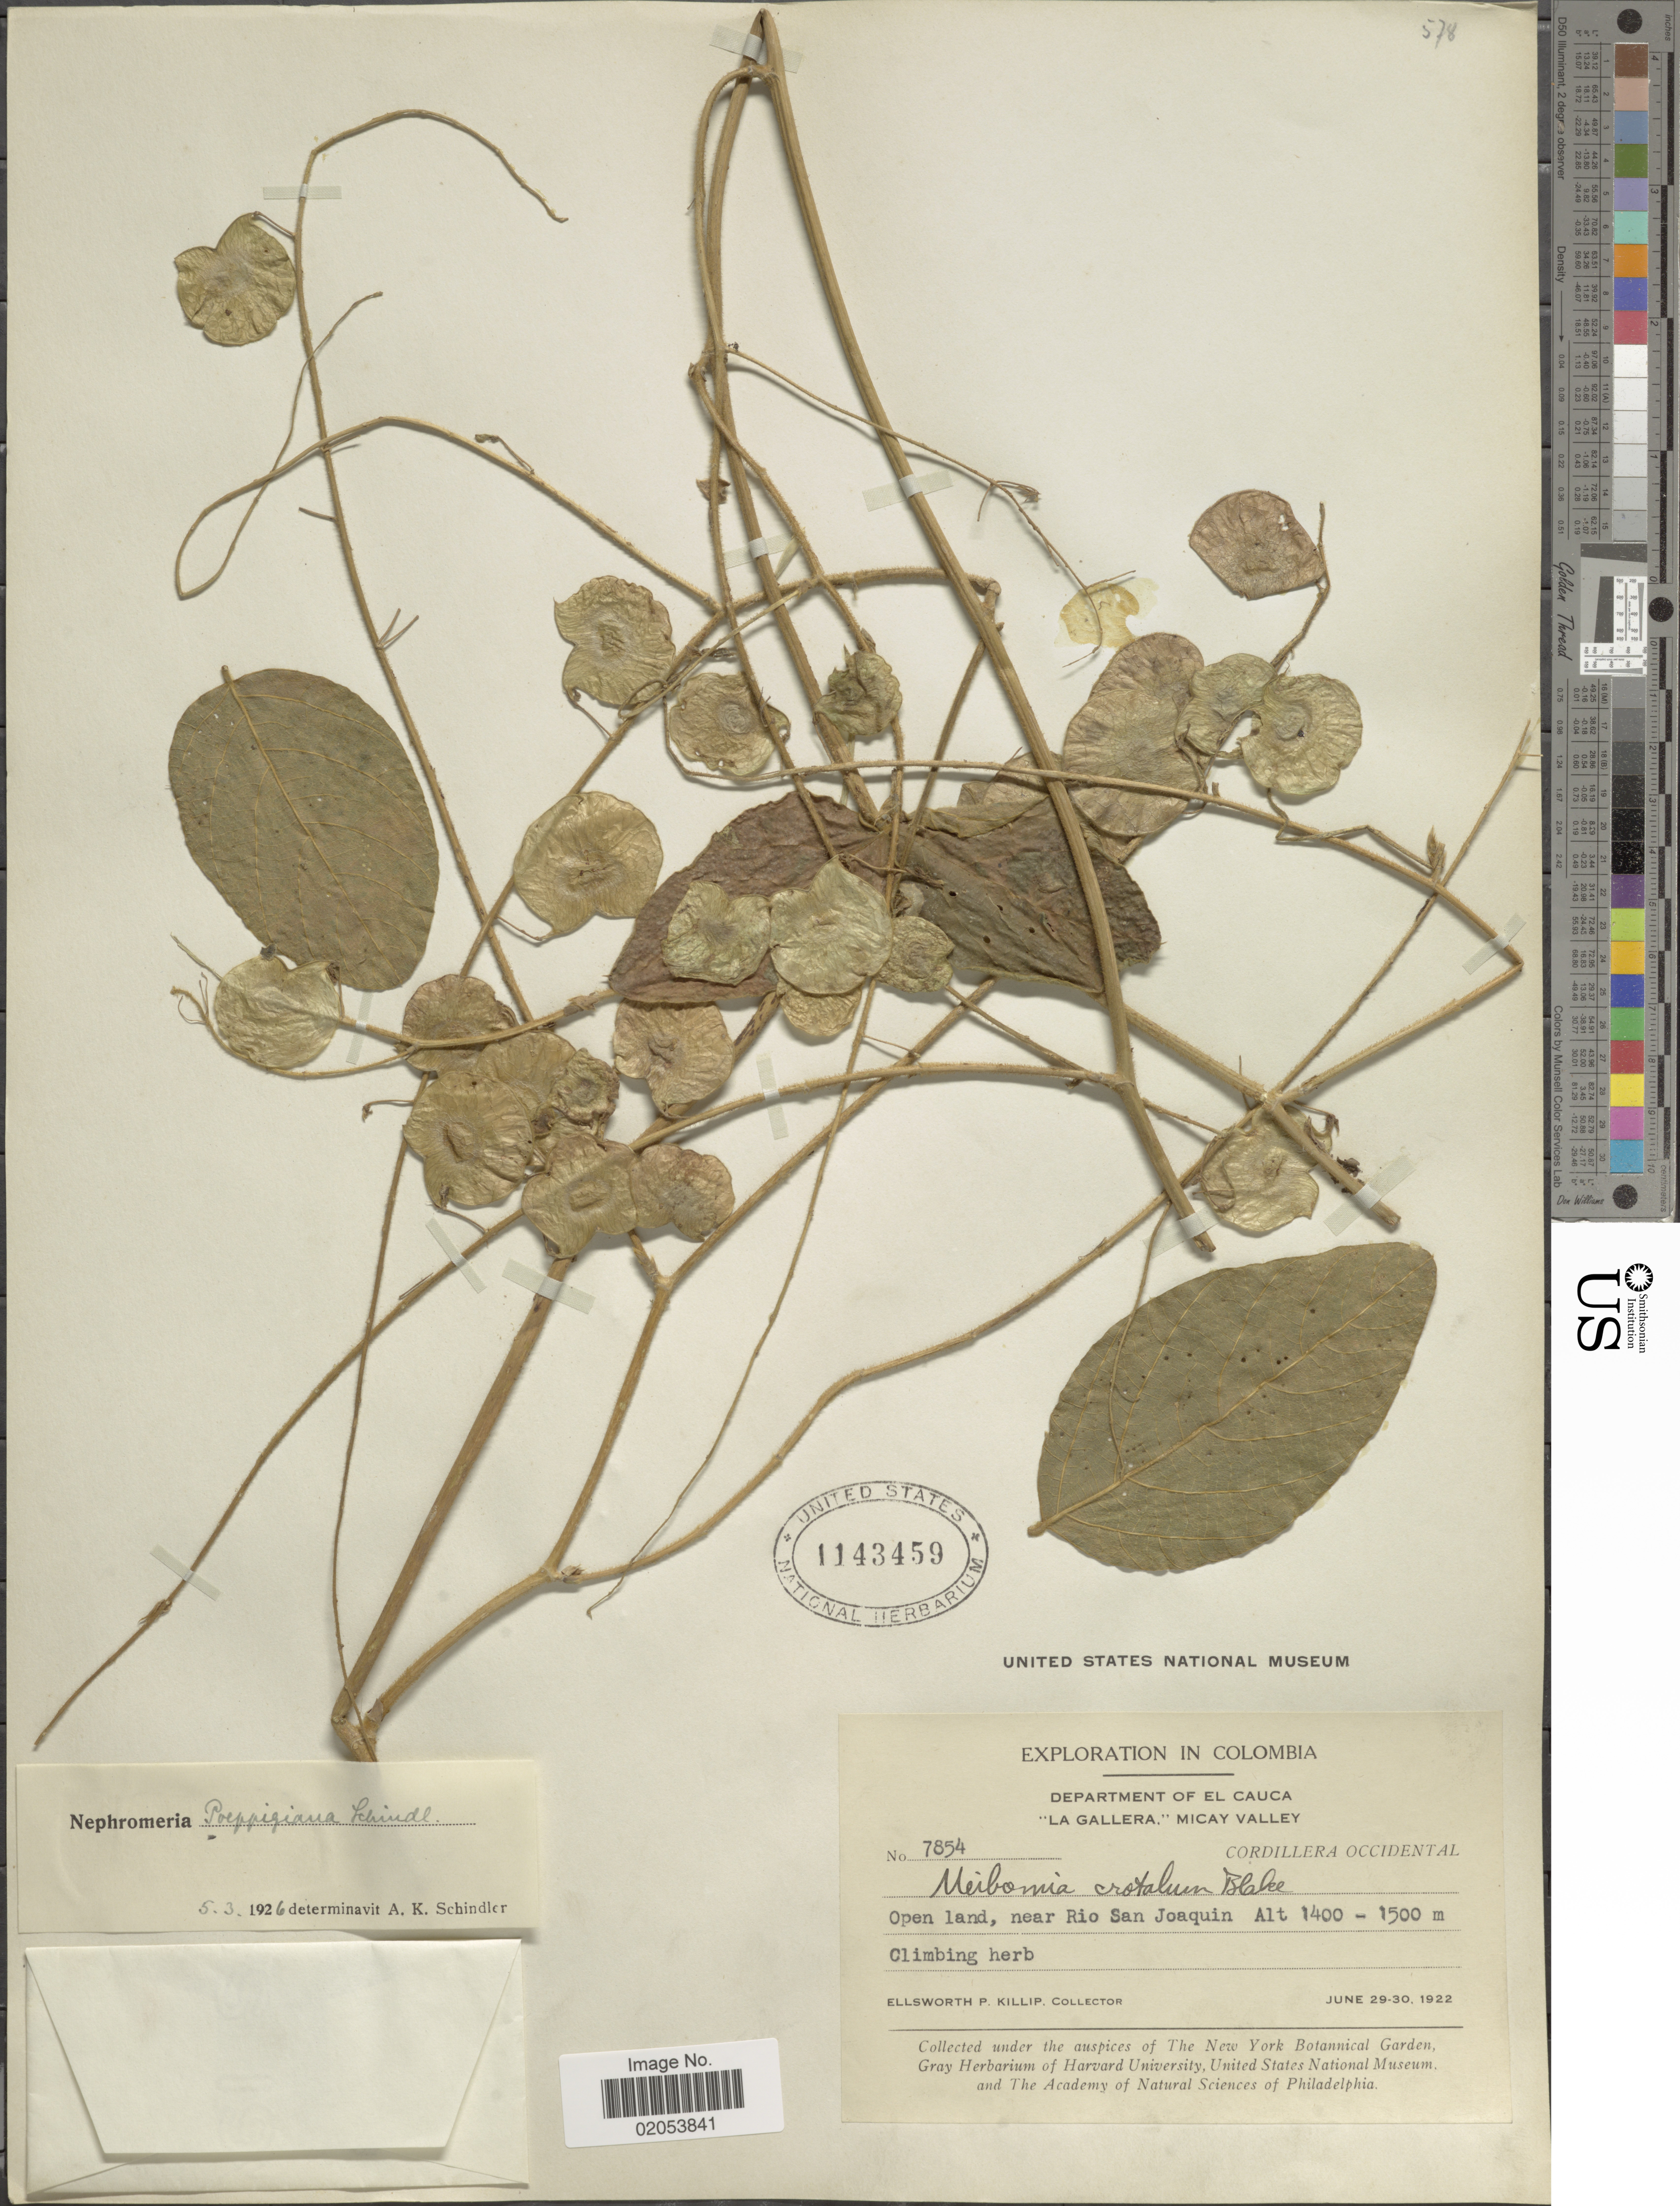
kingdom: Plantae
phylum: Tracheophyta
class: Magnoliopsida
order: Fabales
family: Fabaceae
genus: Desmodium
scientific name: Desmodium poeppigianum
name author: (Schindl.) J.F. Macbr.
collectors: E. P. Killip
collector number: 7854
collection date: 1922-06-29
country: Colombia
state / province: Cauca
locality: Department of El Cauca. "La Gallera,"Micay Valley. Cordillera Occidental. Open land, near Rio San Joaquin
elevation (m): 1400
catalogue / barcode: US 1143459